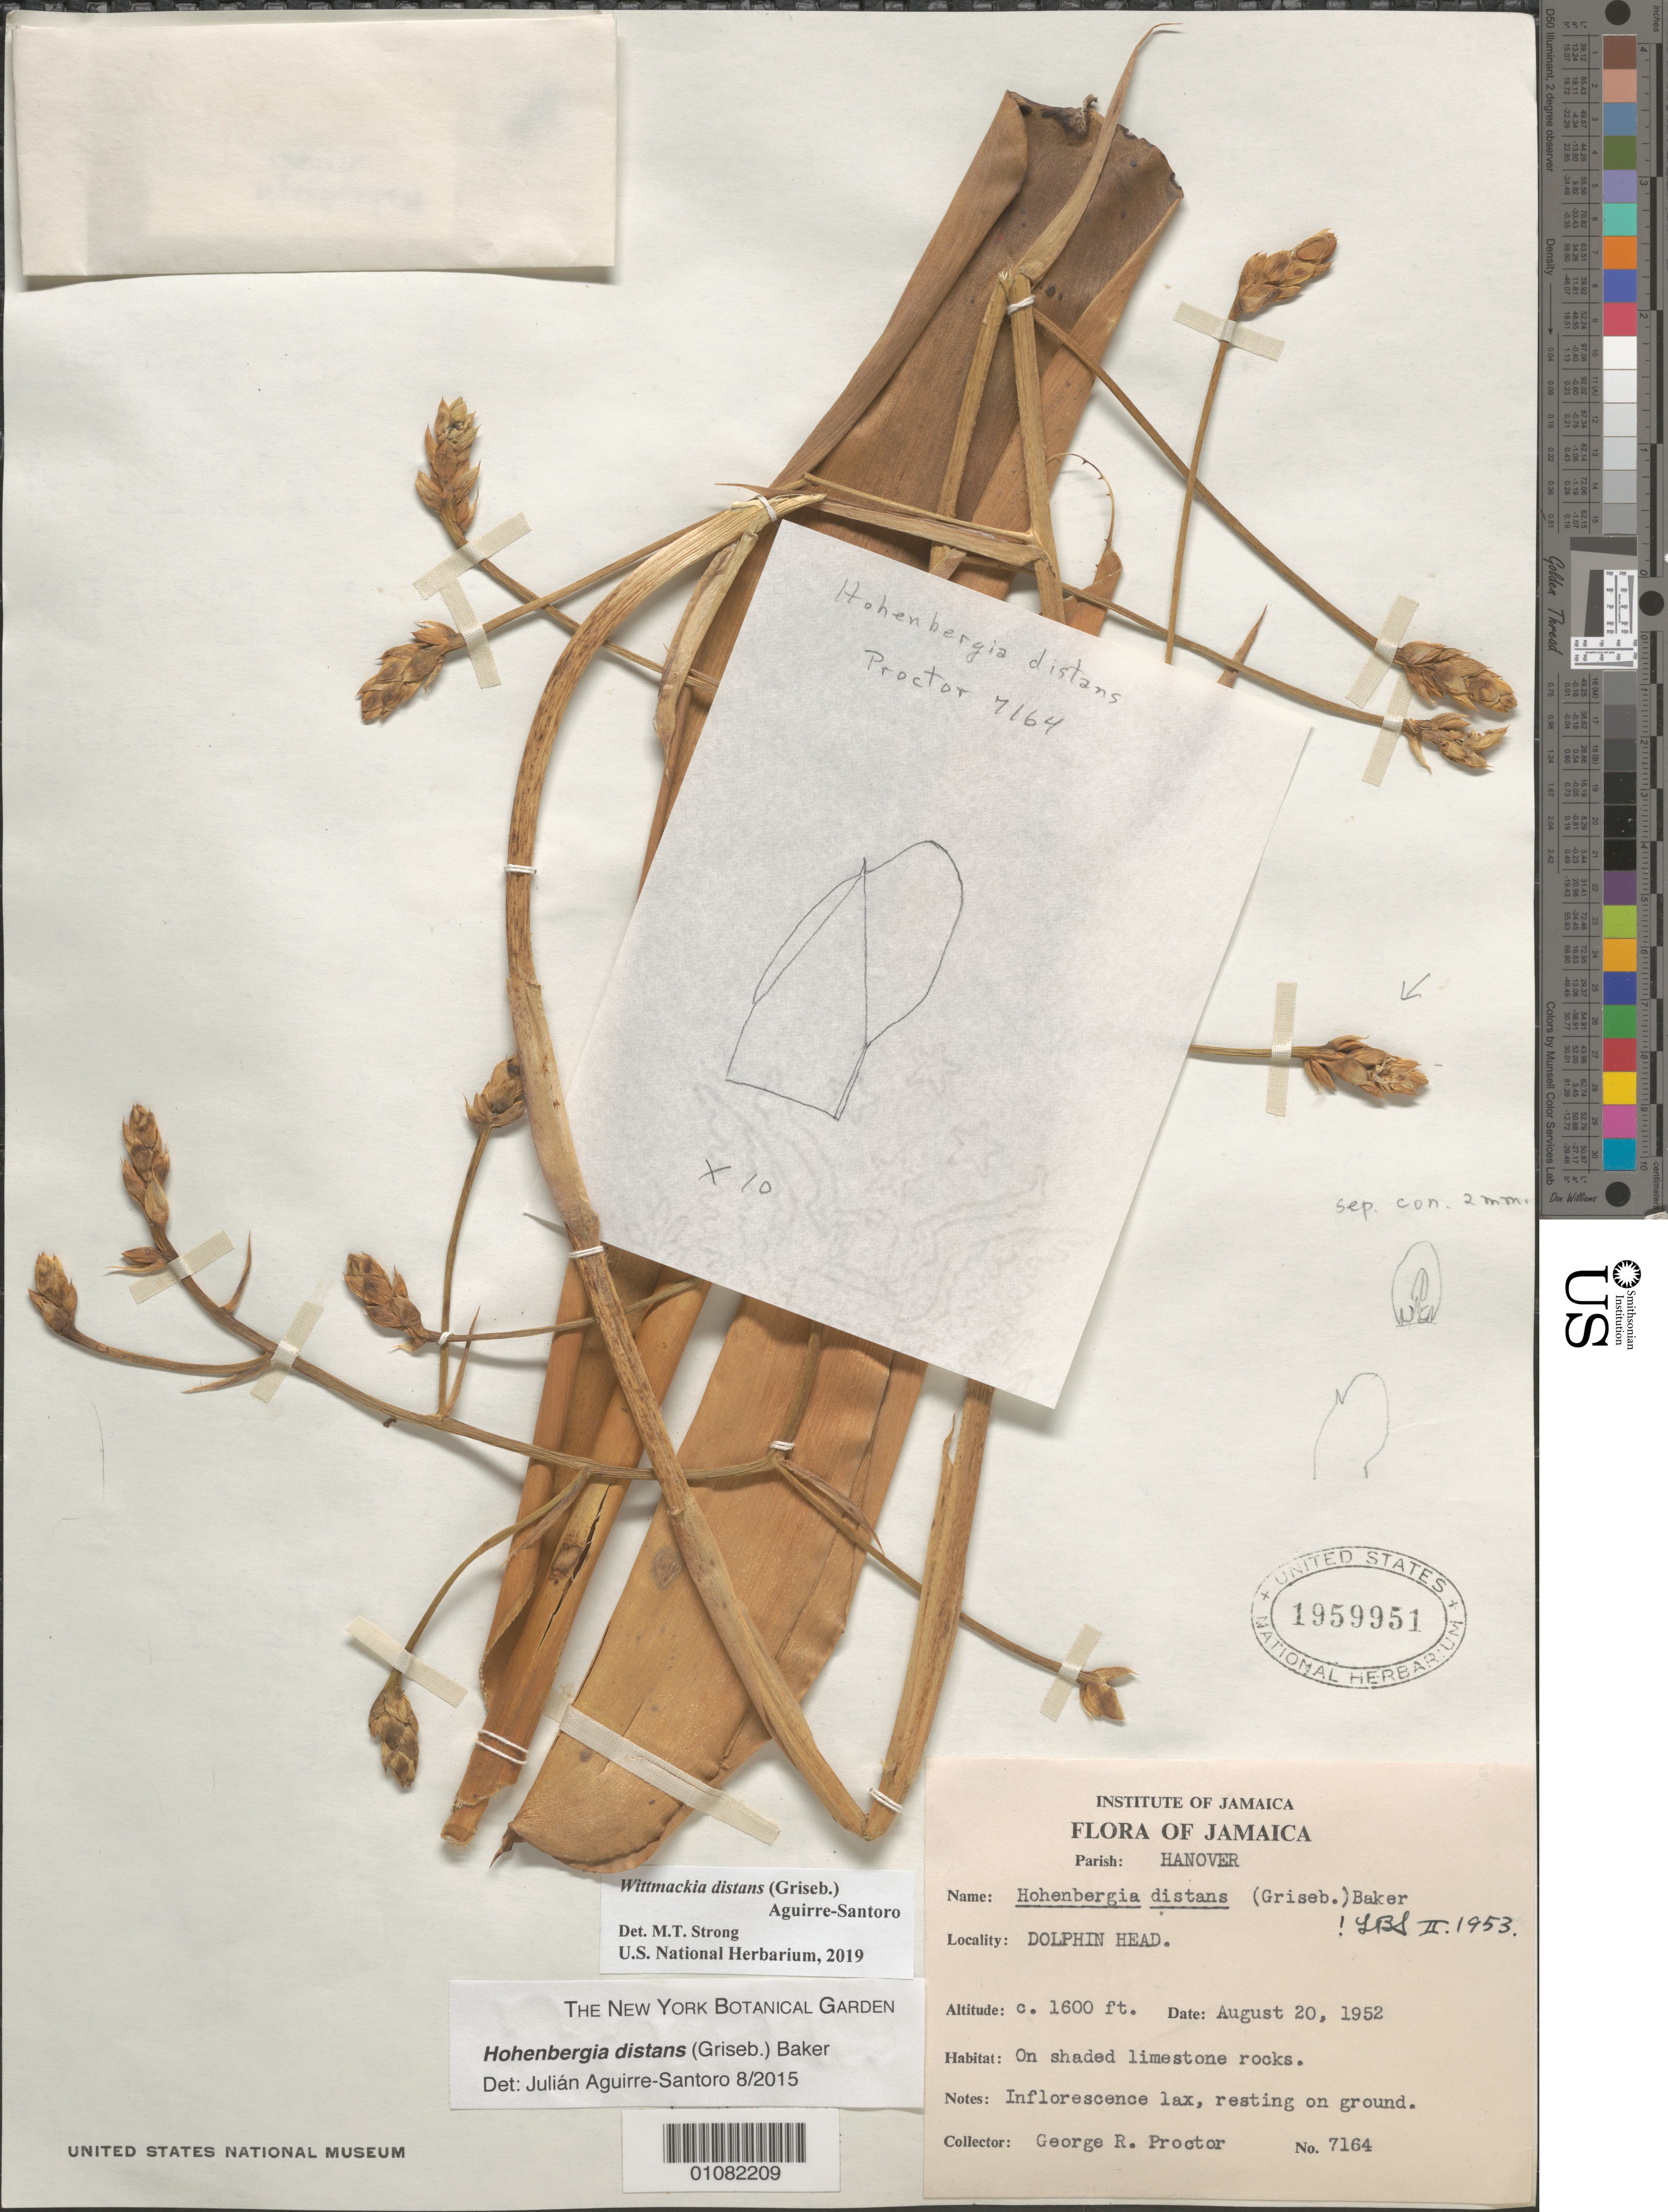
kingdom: Plantae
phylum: Tracheophyta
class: Liliopsida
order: Poales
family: Bromeliaceae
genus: Wittmackia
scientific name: Wittmackia distans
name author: (Griseb.) Aguirre-Santoro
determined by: Strong, Mark T., (BOT), Smithsonian Institution - National Museum of Natural History (UNITED STATES)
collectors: G. R. Proctor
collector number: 7164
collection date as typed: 20 Aug 1952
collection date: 1952-08-20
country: Jamaica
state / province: Hanover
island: Jamaica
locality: Dolphin Head.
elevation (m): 488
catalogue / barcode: US 1959951